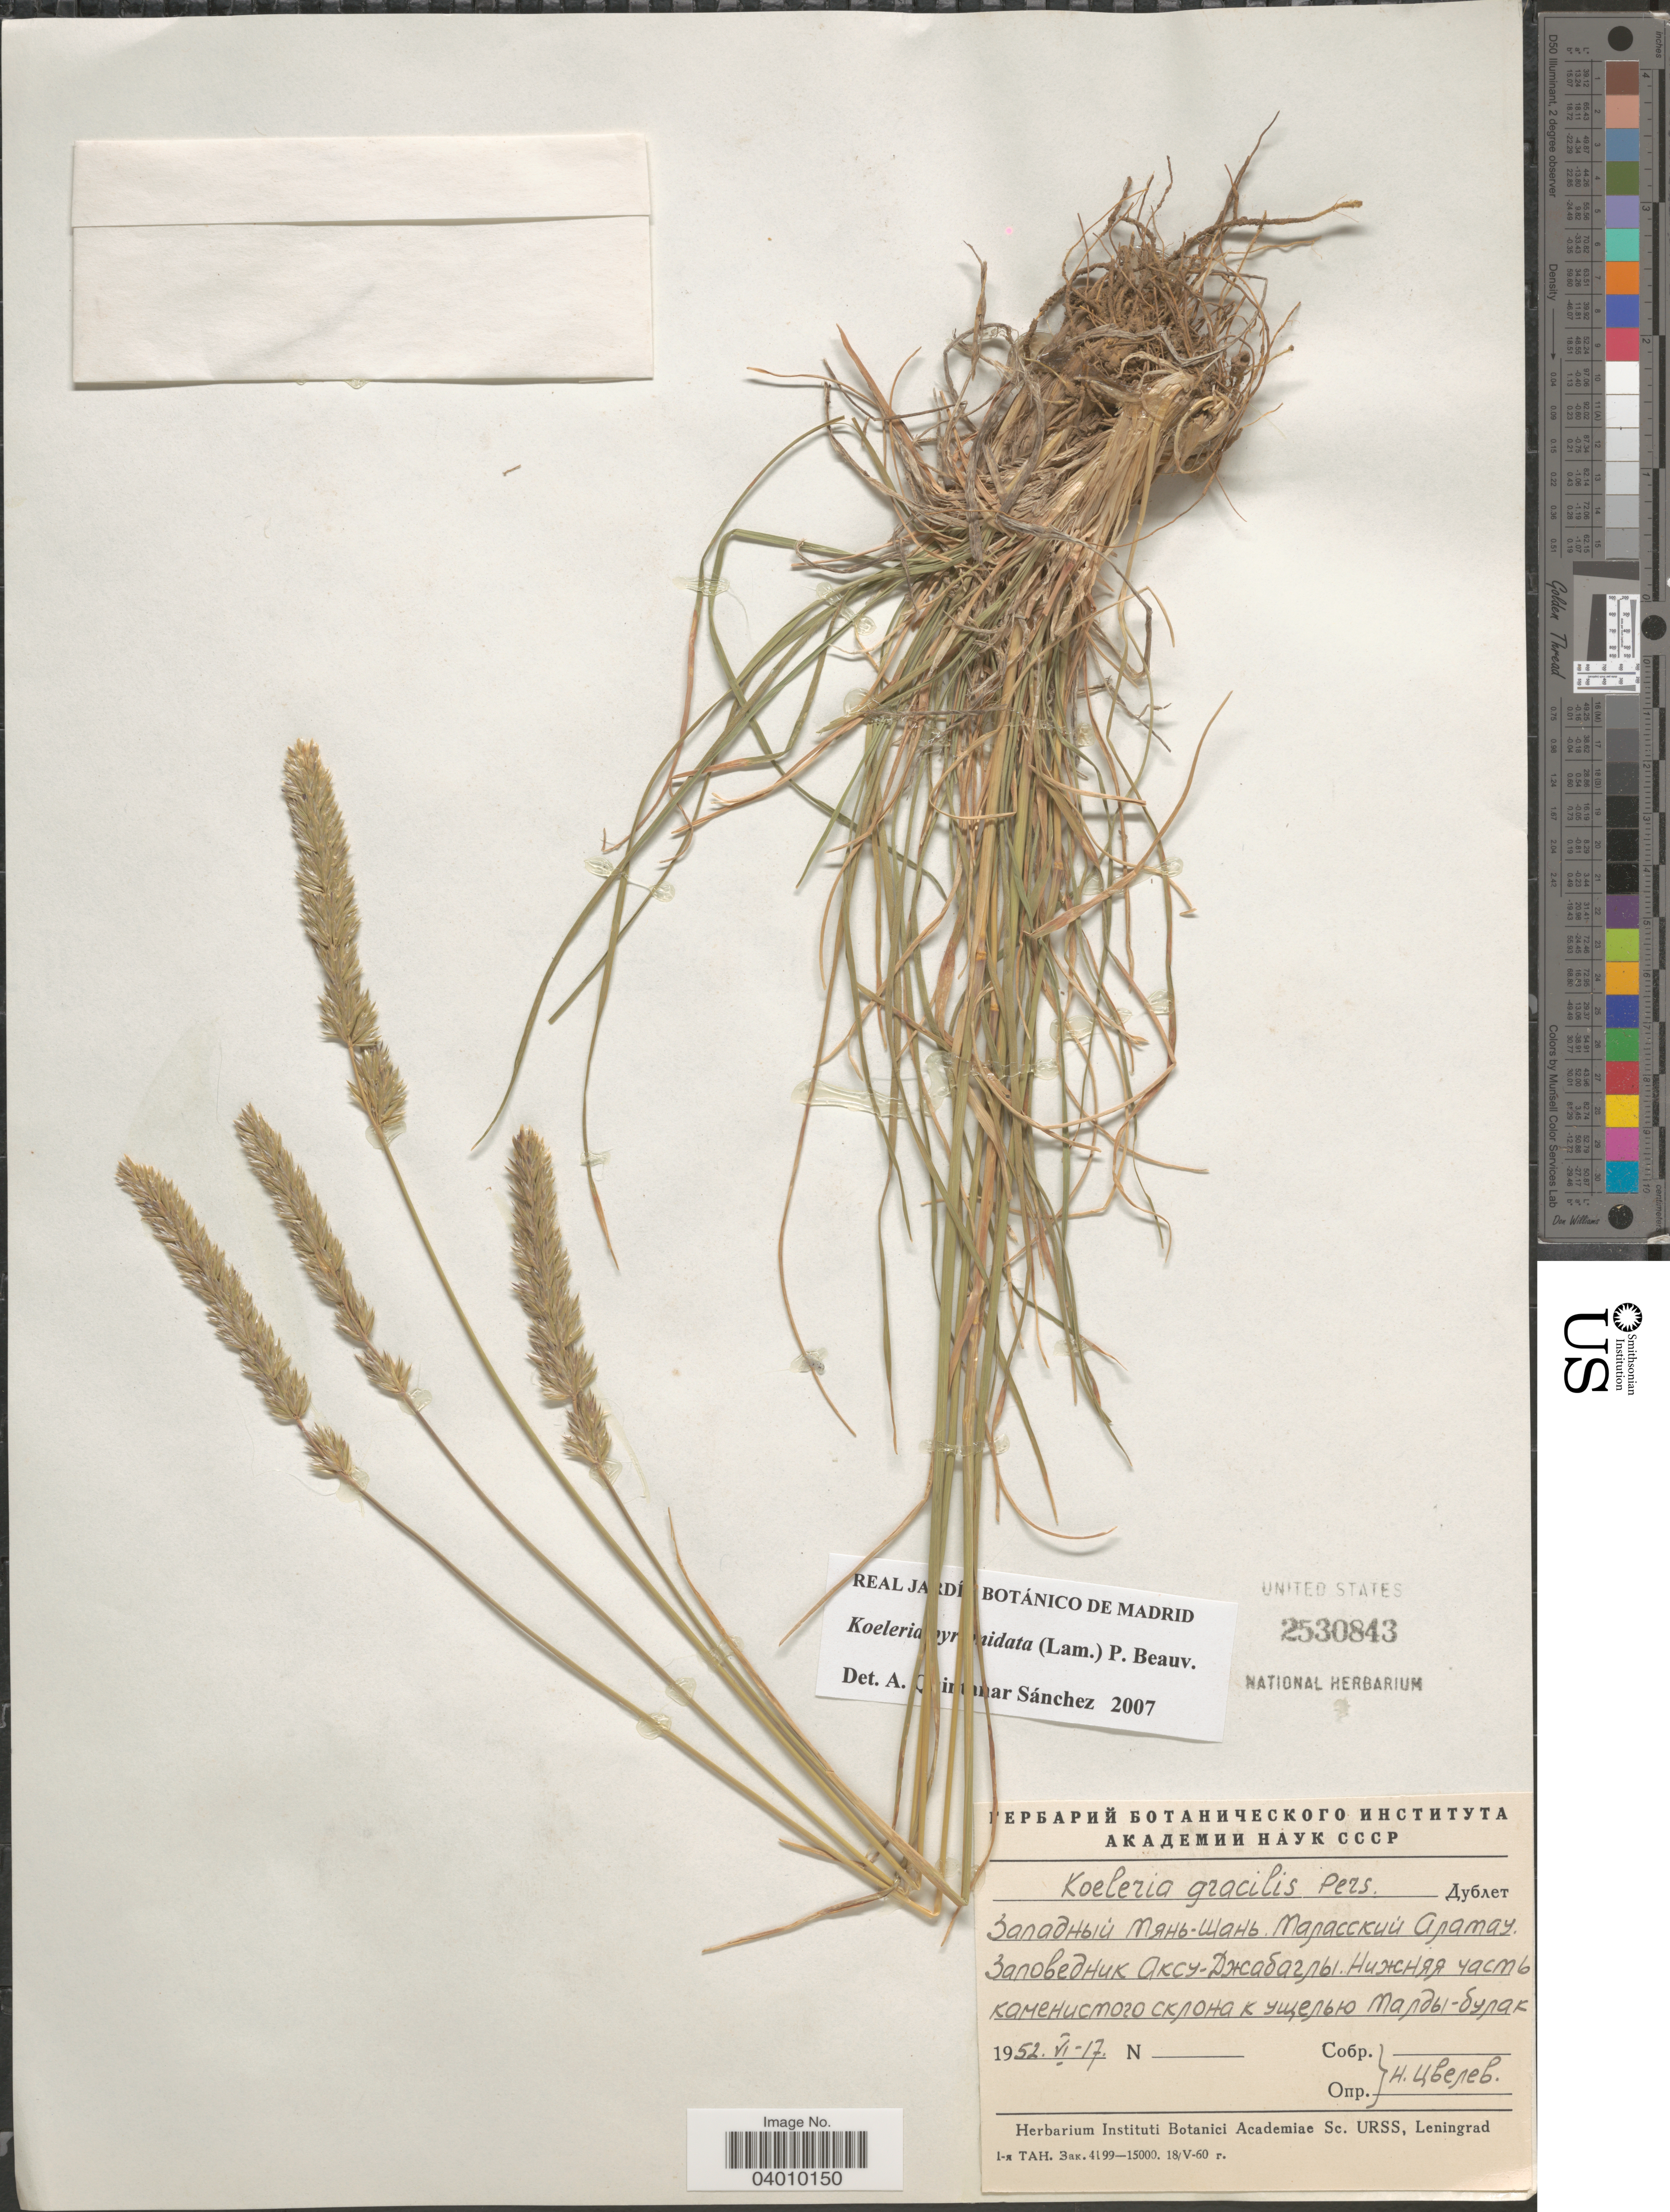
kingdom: Plantae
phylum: Tracheophyta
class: Liliopsida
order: Poales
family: Poaceae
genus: Koeleria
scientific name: Koeleria pyramidata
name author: (Lam.) P. Beauv.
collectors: N. Tsvelev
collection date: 1952-06-17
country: Kazakhstan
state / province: Zhambyl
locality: Aksu-Dzhabagly Nature Reserve, Taldy-Bulak Gorge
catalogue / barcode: US 2530843